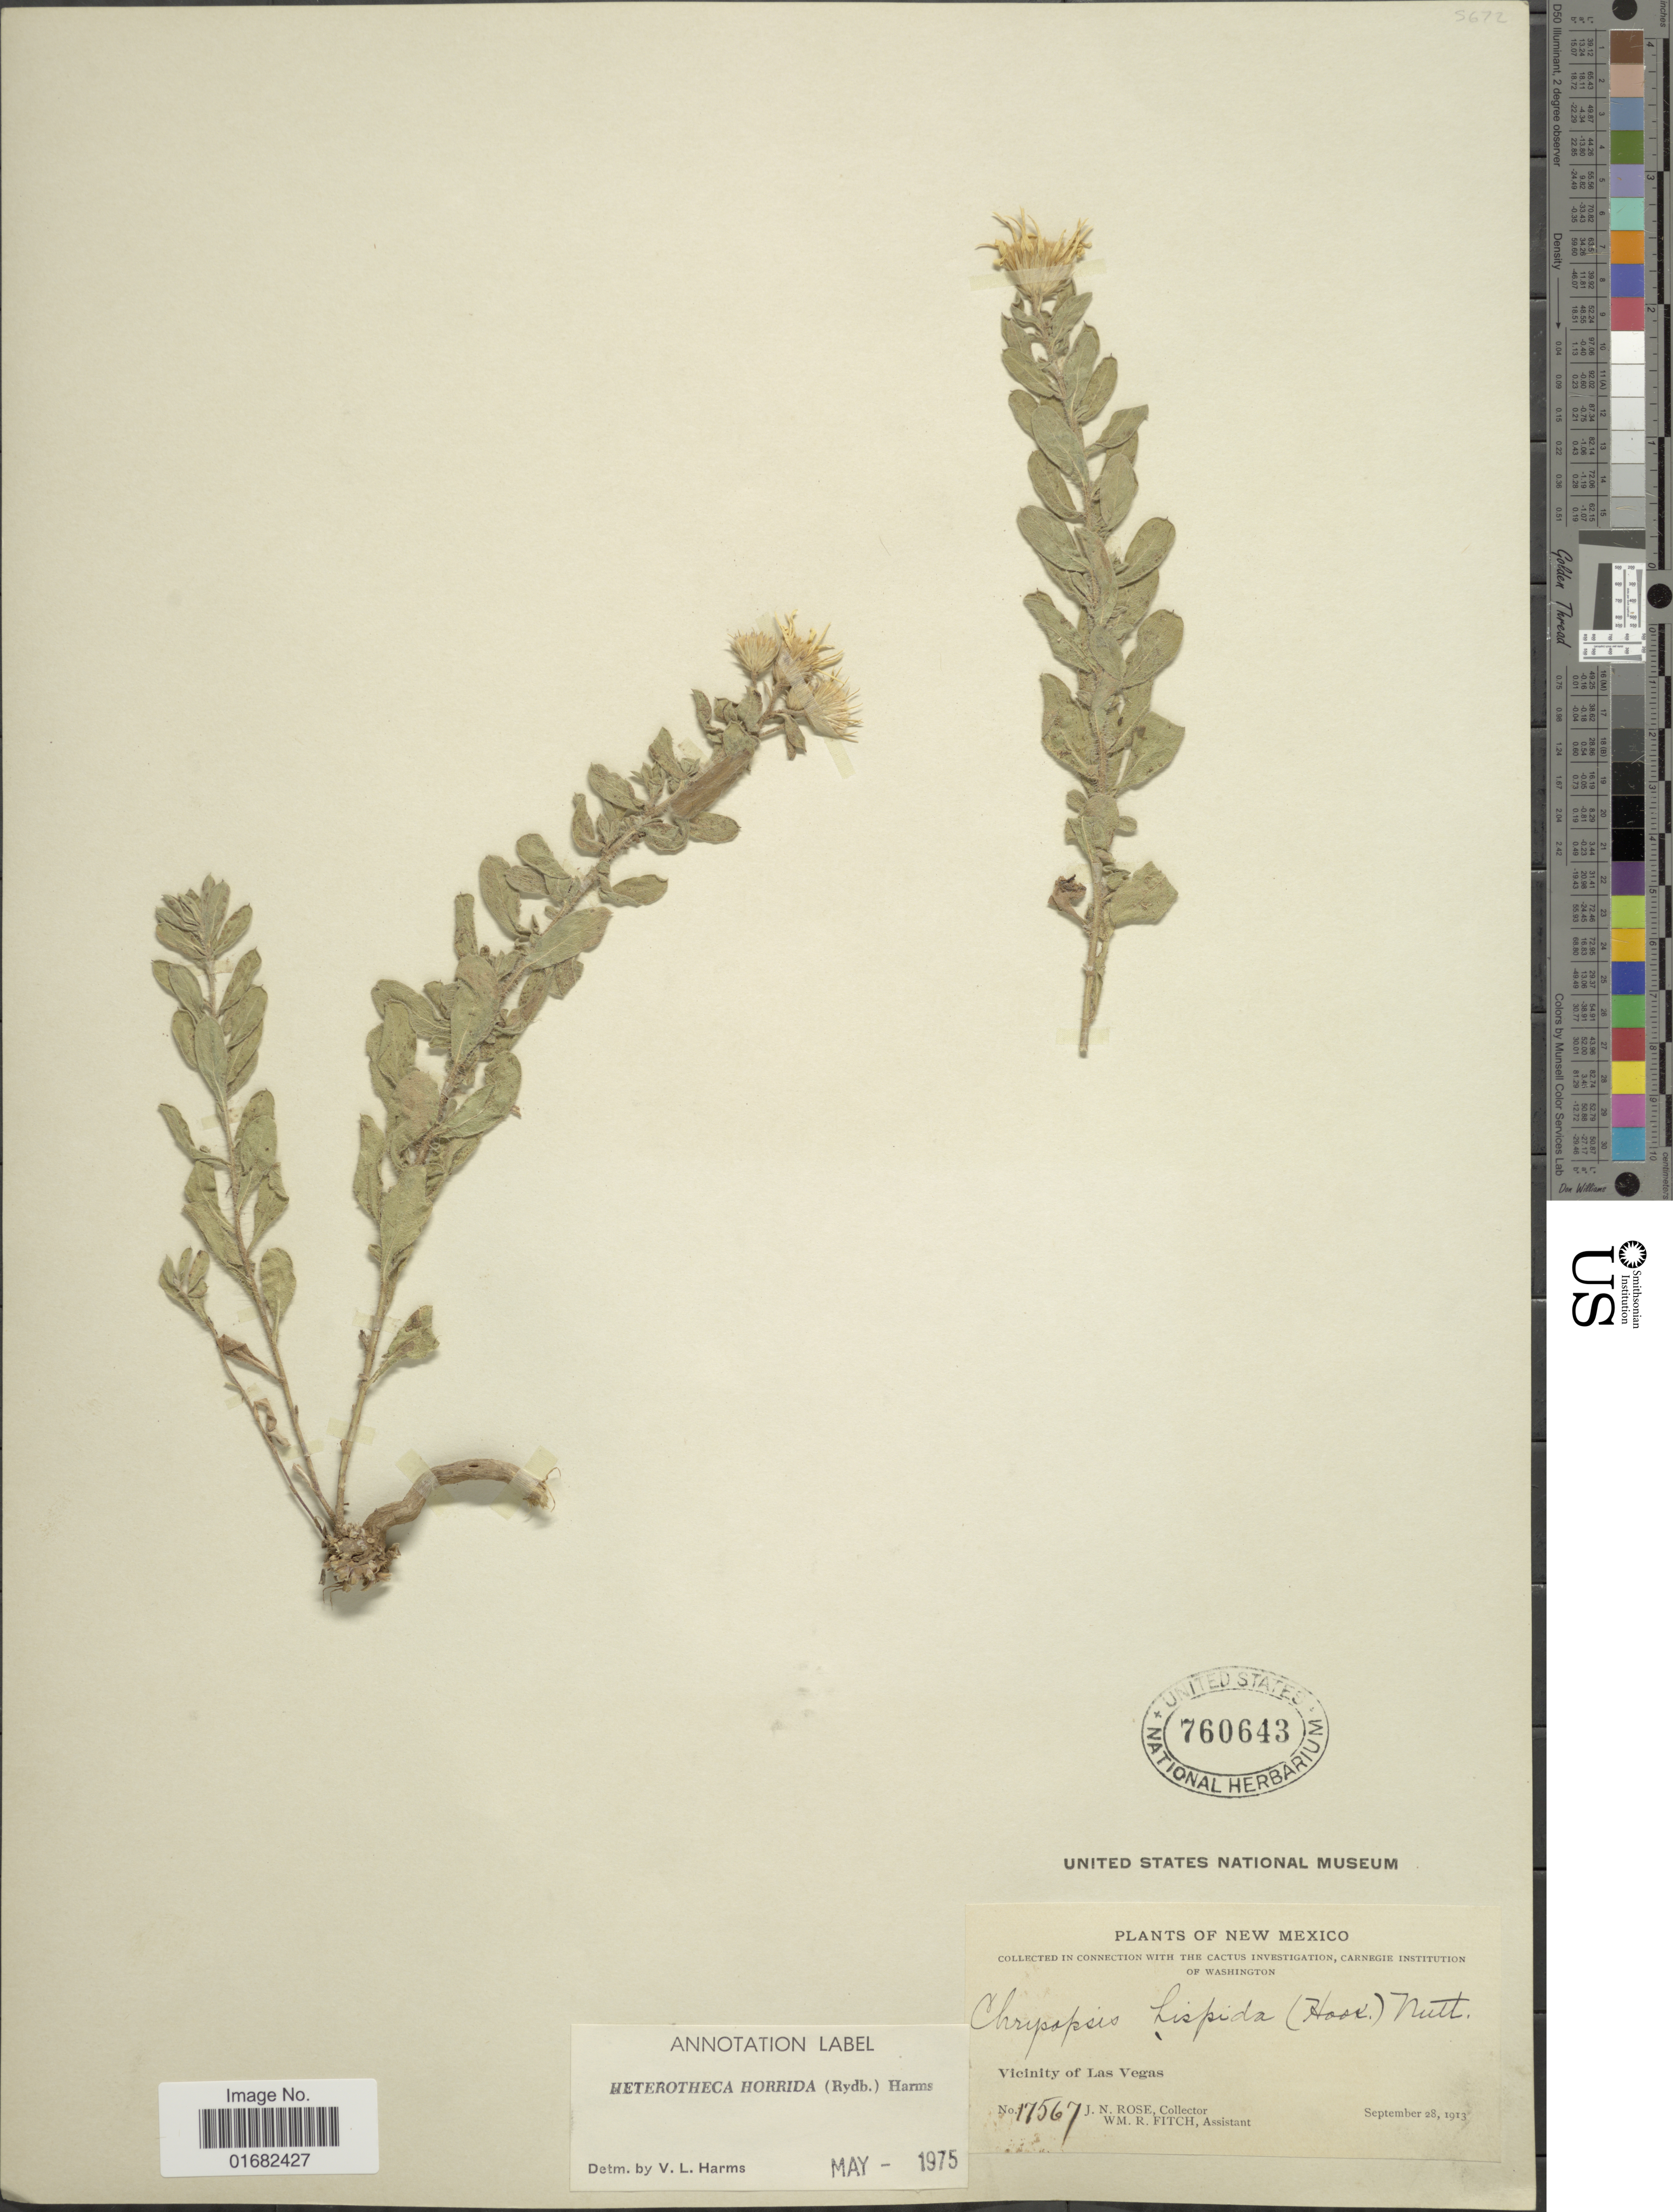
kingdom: Plantae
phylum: Tracheophyta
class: Magnoliopsida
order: Asterales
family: Asteraceae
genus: Heterotheca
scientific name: Heterotheca horrida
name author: (Rydb.) V.L. Harms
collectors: J. N. Rose & W. R. Fitch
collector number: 17567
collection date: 1913-09-28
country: United States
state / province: New Mexico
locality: Vicinity of Las Vegas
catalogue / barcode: US 760643